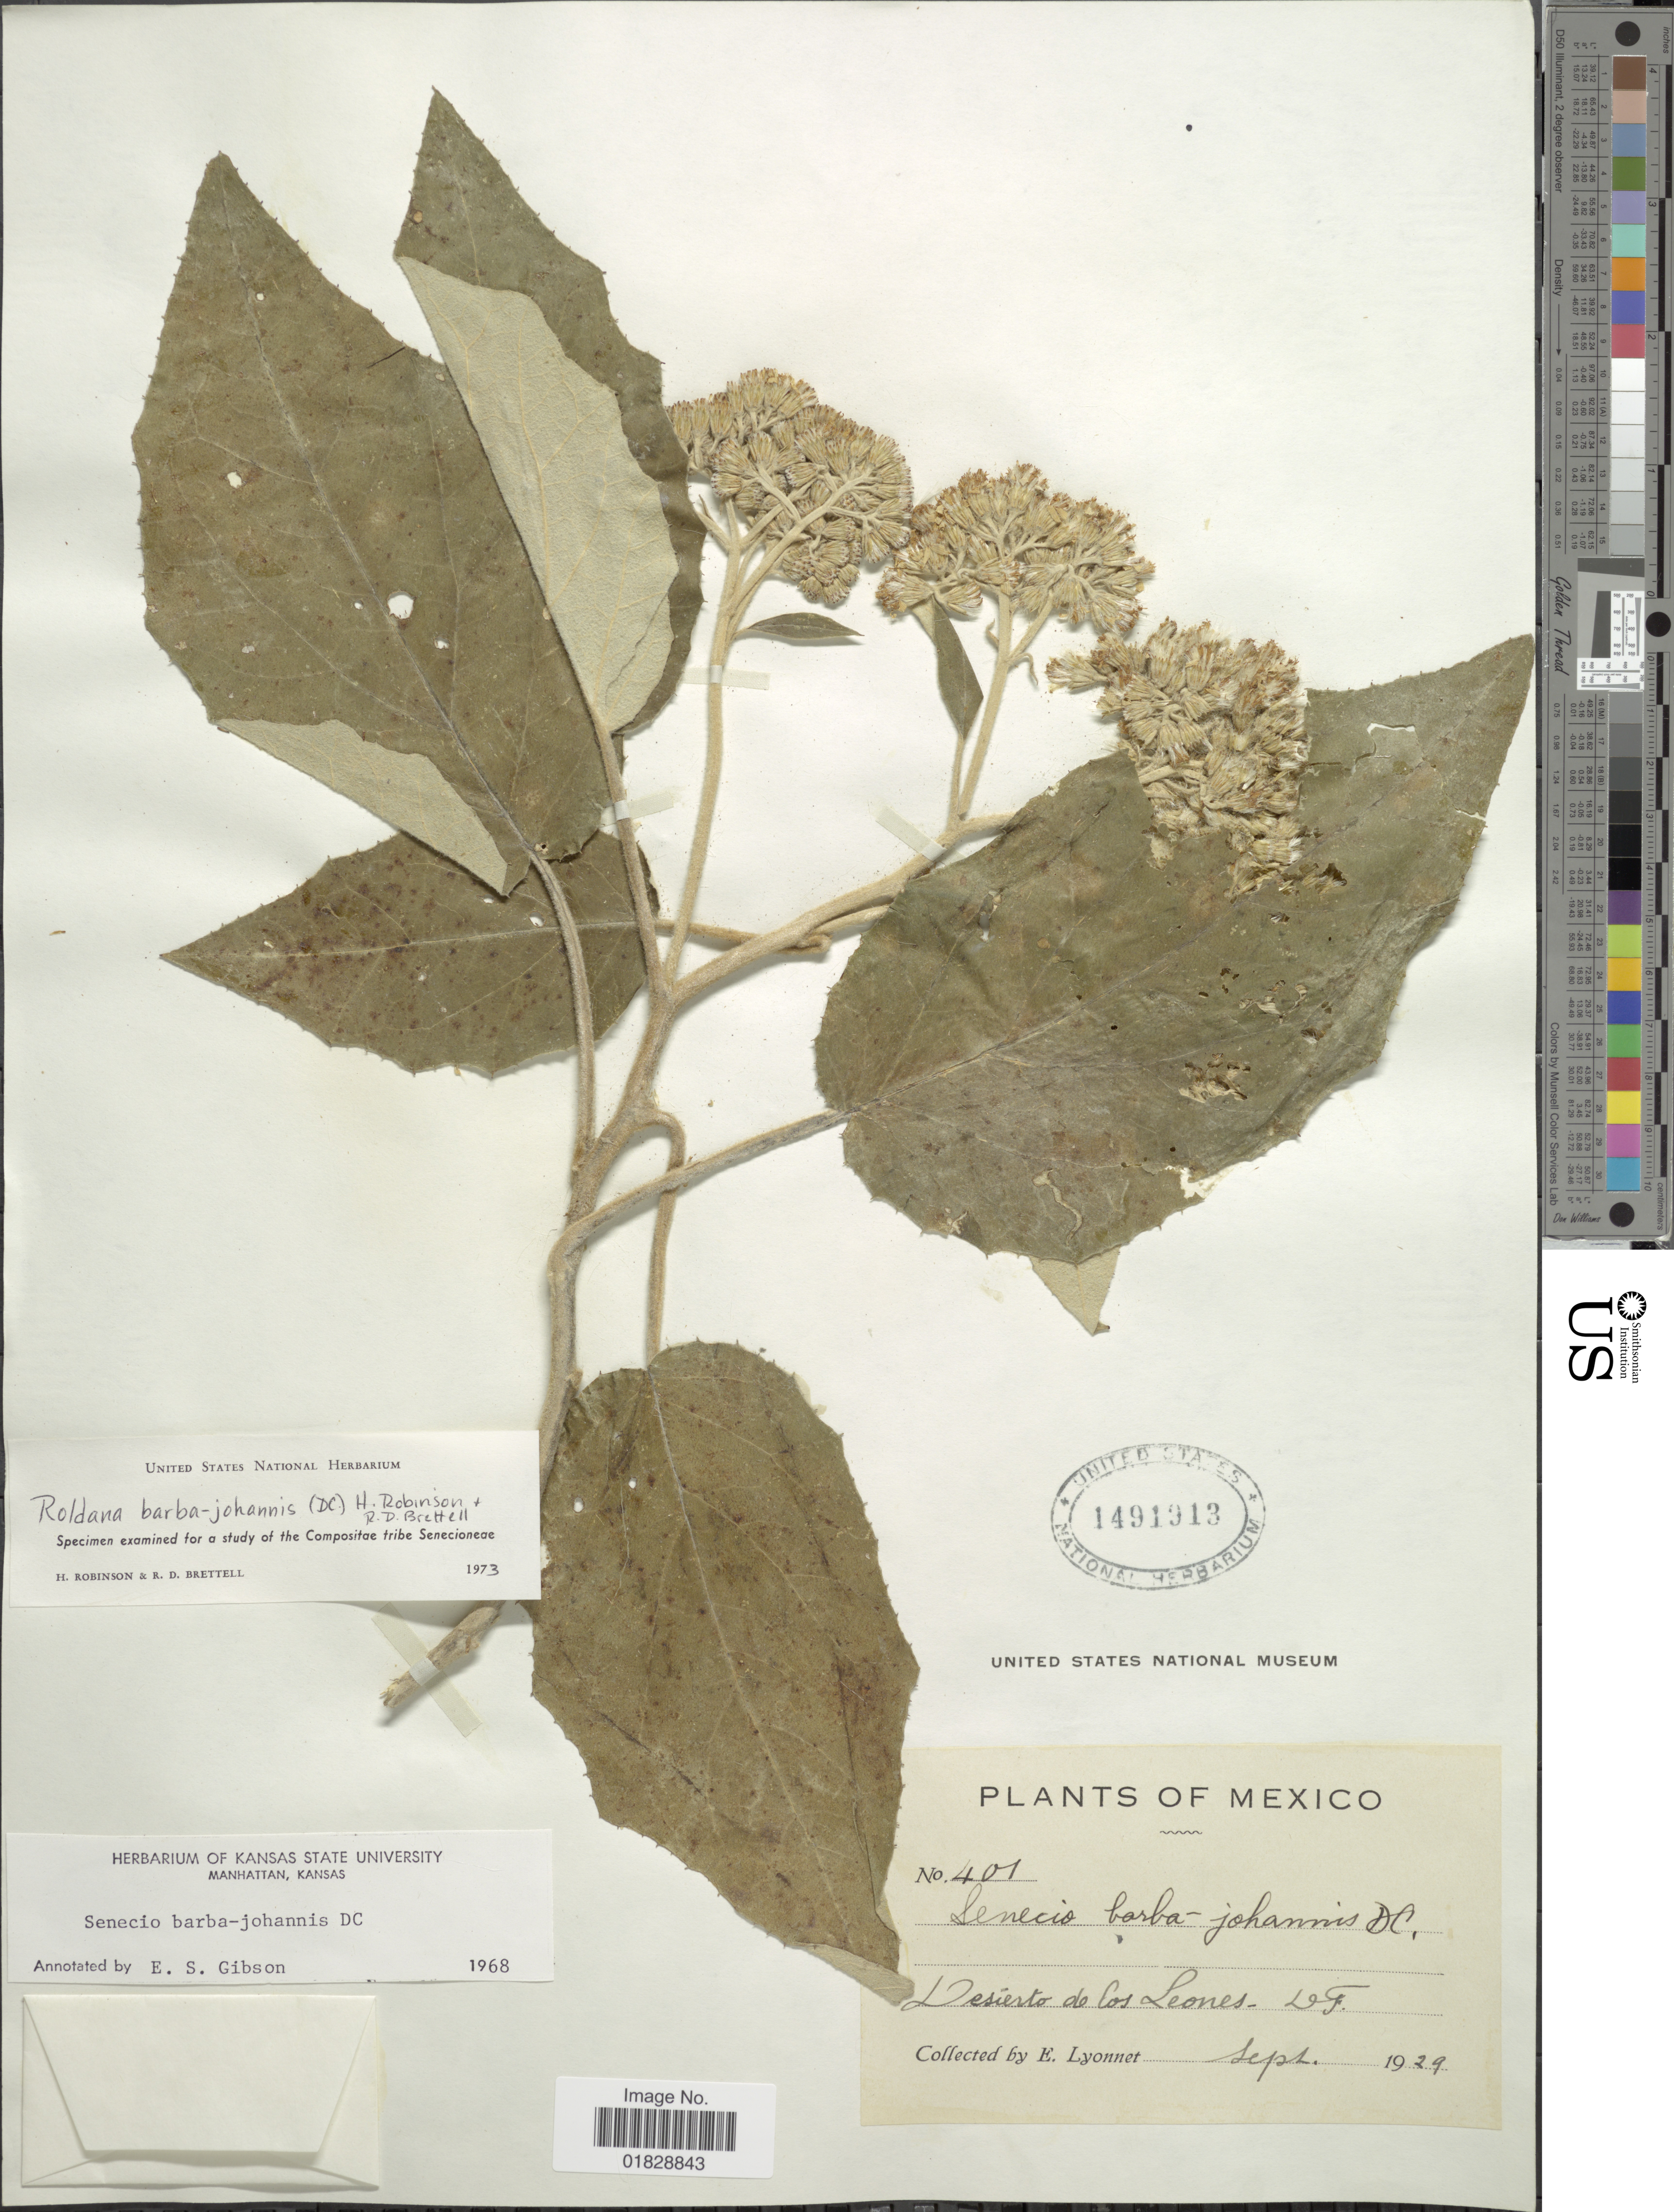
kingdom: Plantae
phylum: Tracheophyta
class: Magnoliopsida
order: Asterales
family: Asteraceae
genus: Roldana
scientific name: Roldana barba-johannis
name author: (DC.) H. Rob. & Brettell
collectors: E. Lyonnet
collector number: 401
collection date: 1929-09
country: Mexico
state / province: Distrito Federal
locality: Desierto de los Leones - DF.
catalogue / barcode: US 1491913